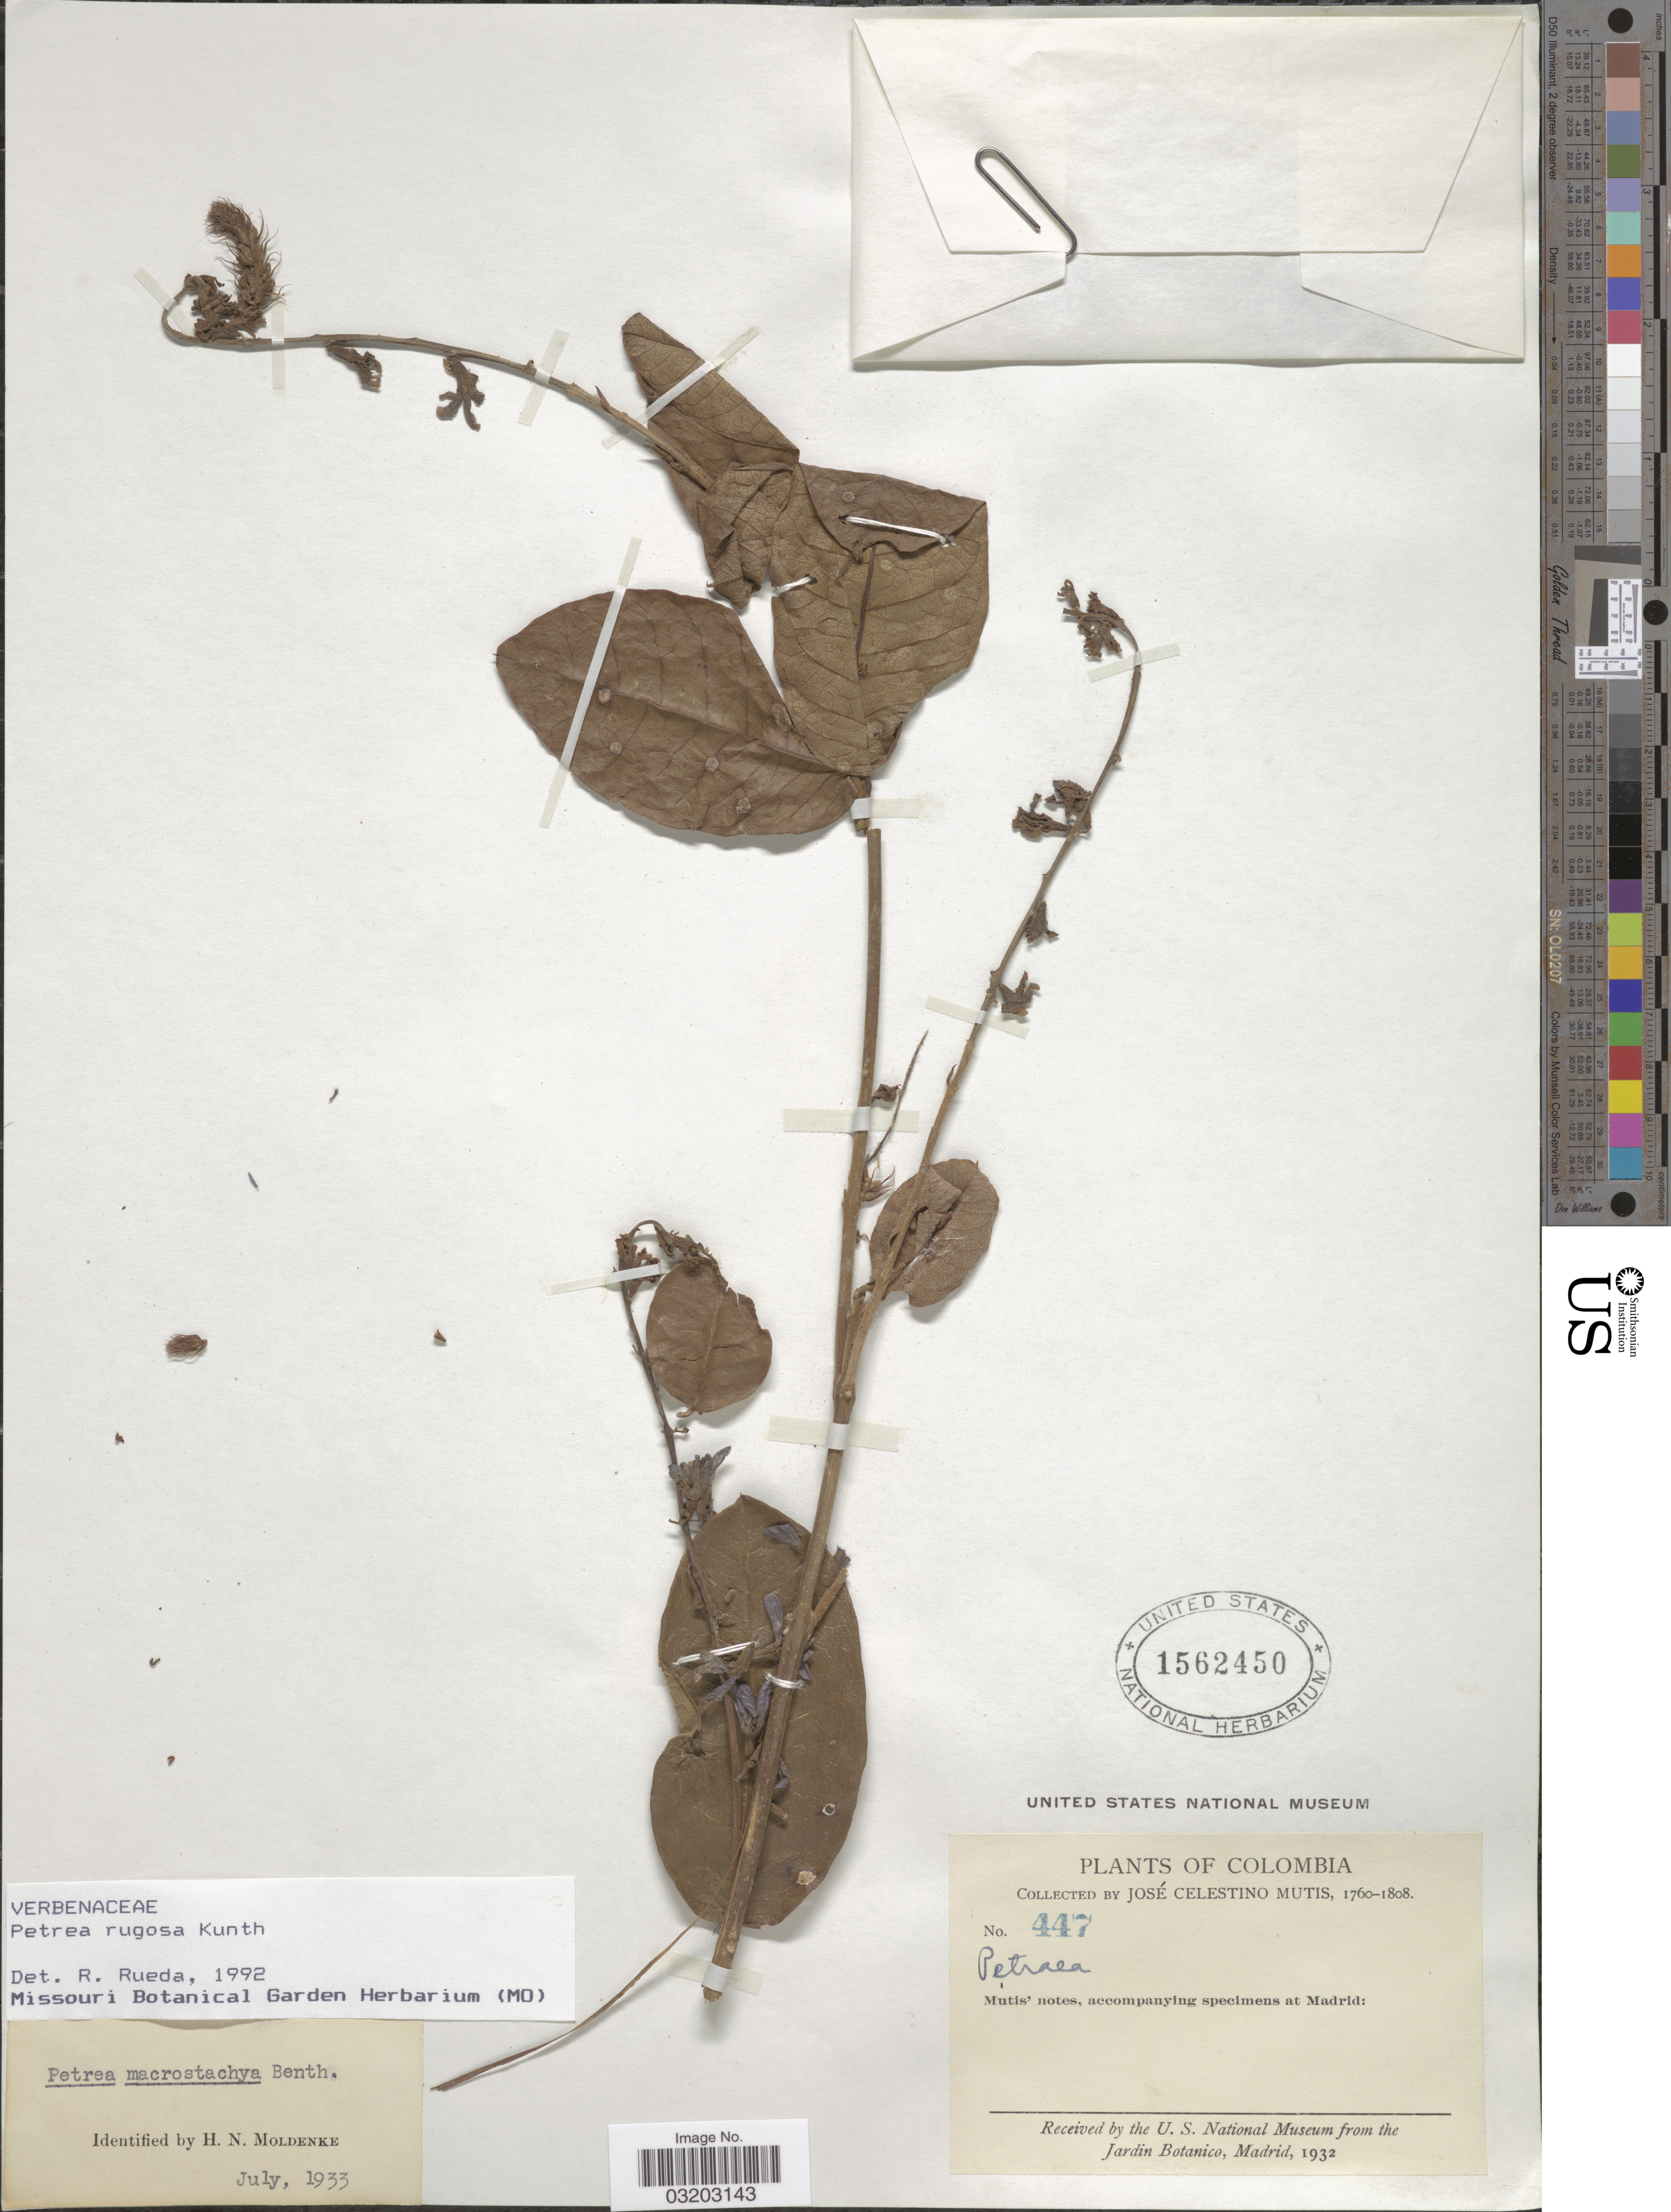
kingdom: Plantae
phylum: Tracheophyta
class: Magnoliopsida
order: Lamiales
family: Verbenaceae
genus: Petrea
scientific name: Petrea rugosa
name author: Kunth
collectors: J. C. B. Mutis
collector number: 447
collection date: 1760/1808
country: Colombia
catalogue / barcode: US 1562450